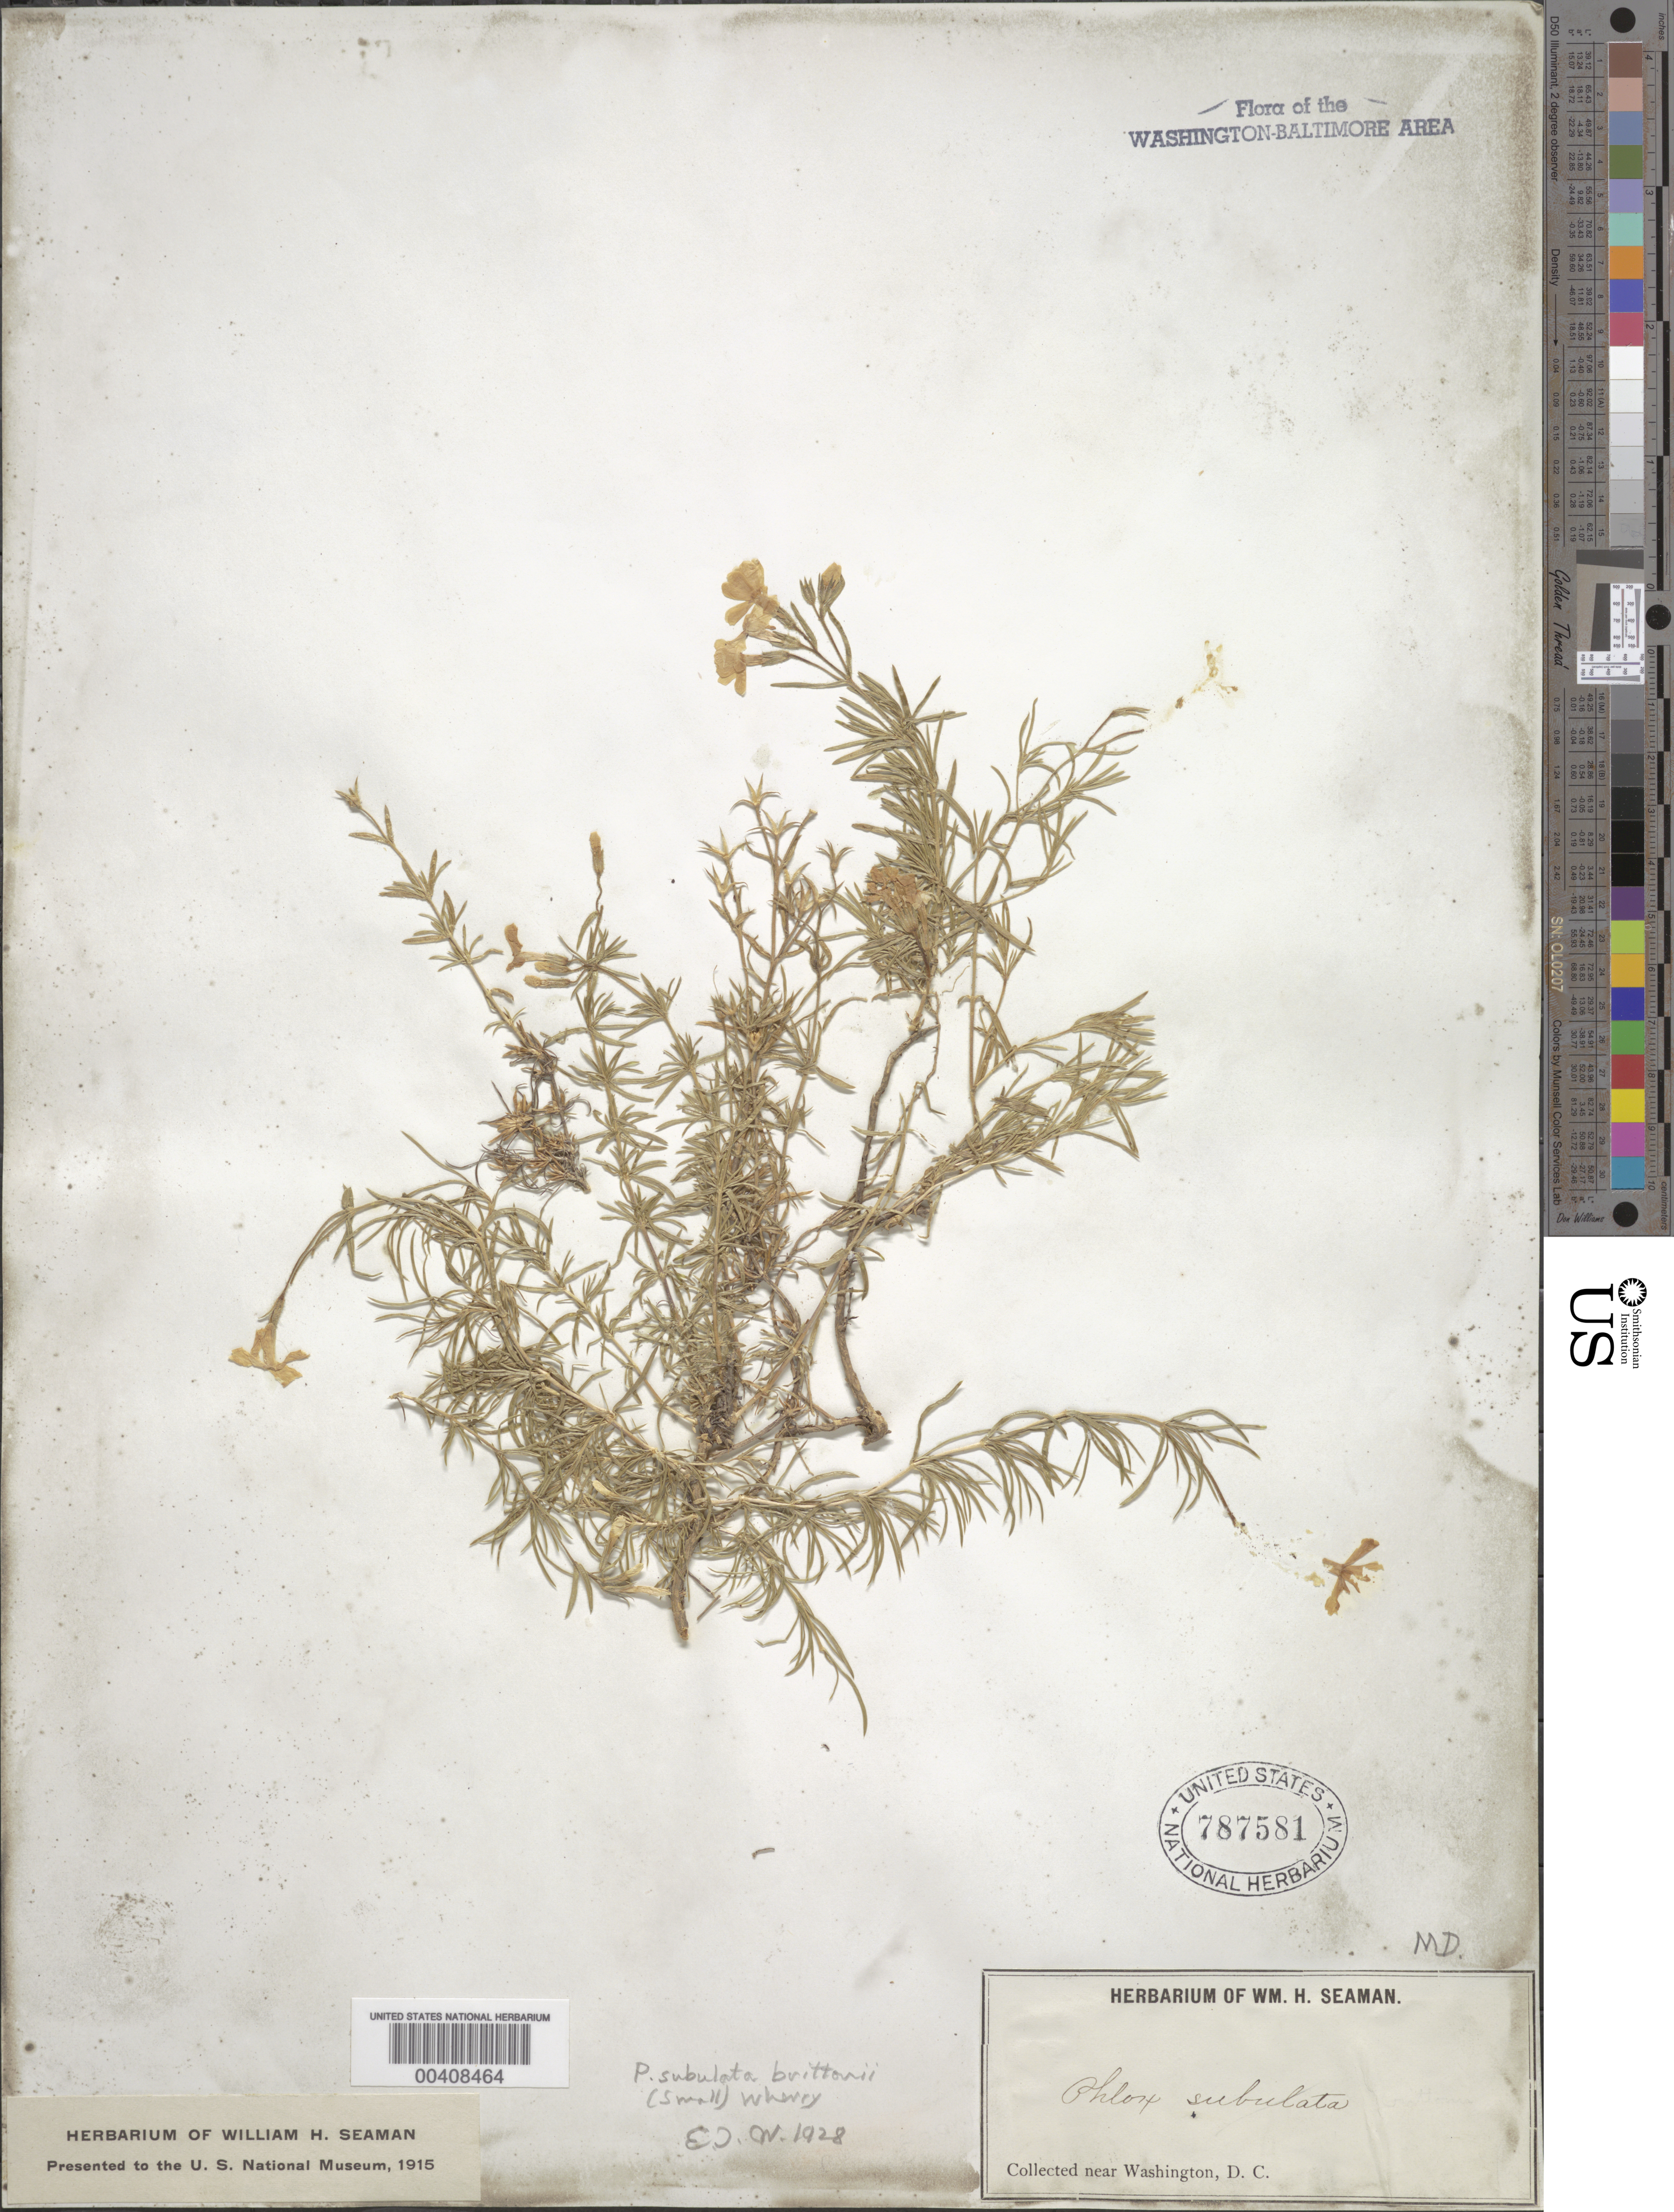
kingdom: Plantae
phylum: Tracheophyta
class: Magnoliopsida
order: Ericales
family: Polemoniaceae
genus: Phlox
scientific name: Phlox subulata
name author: L.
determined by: Wherry, E. T.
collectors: W. Seaman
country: United States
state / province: Maryland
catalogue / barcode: US 787581